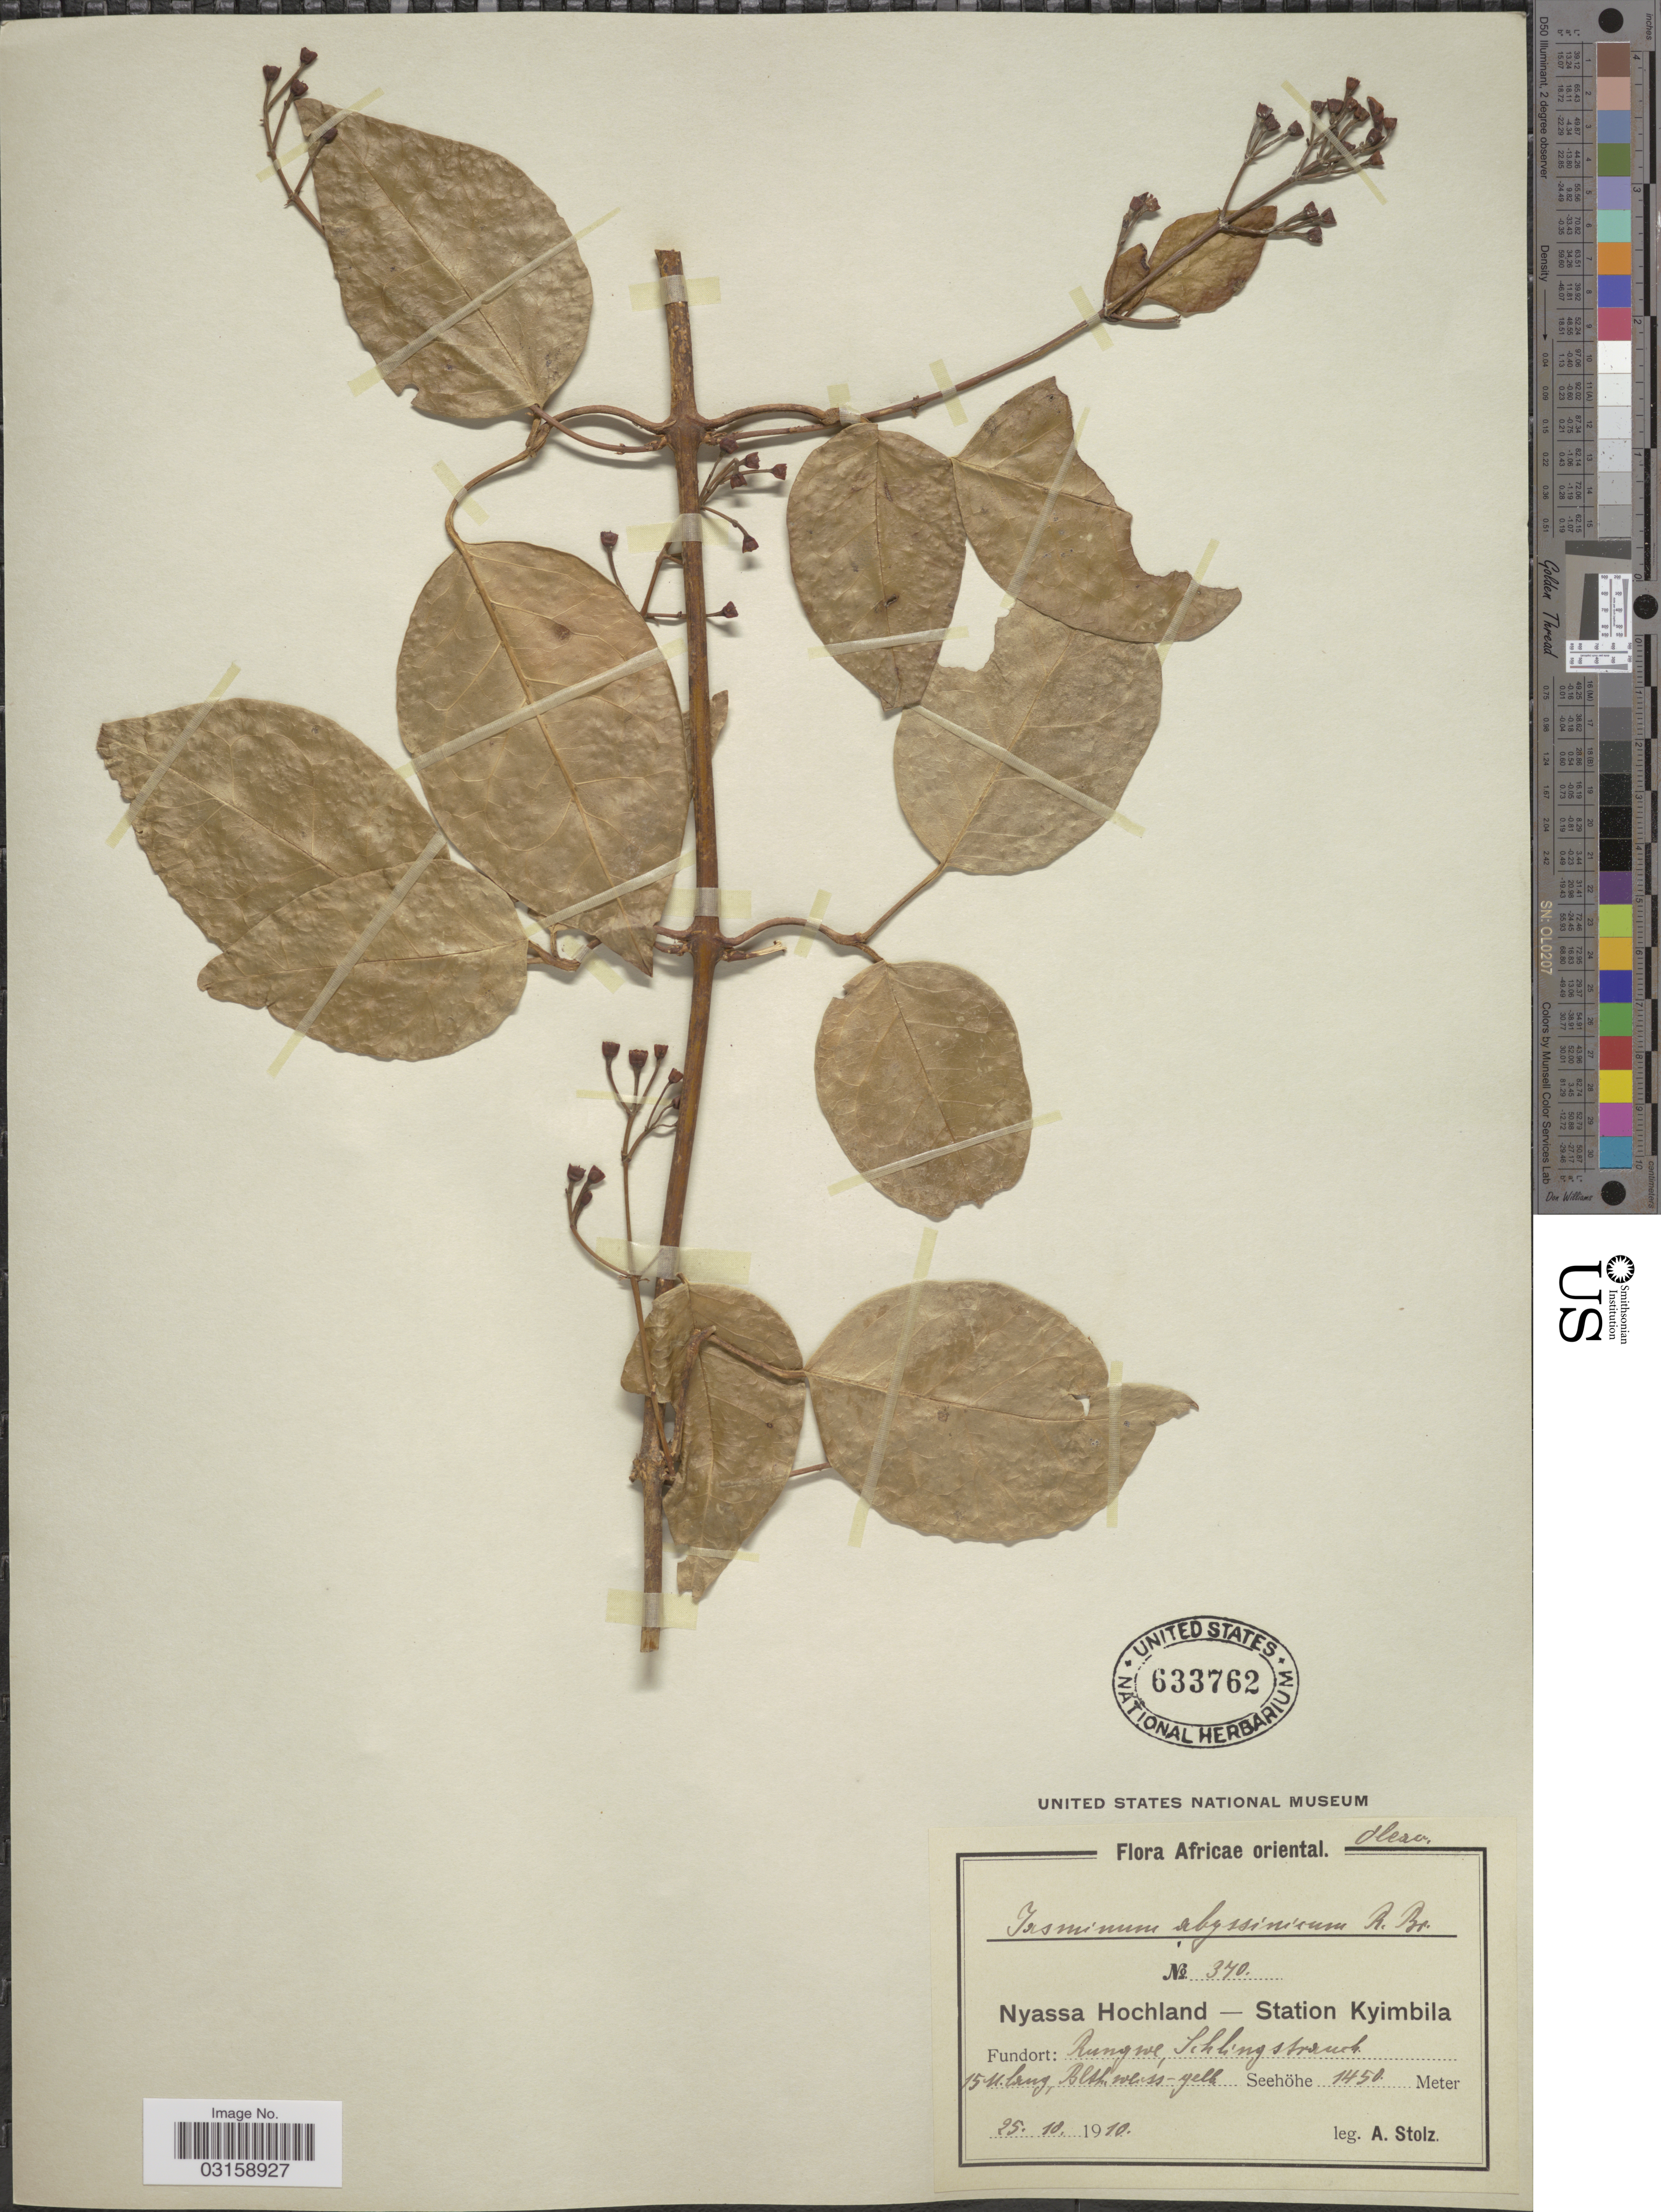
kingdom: Plantae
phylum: Tracheophyta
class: Magnoliopsida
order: Lamiales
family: Oleaceae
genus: Jasminum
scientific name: Jasminum abyssinicum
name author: Hochst. ex A. DC. in DC.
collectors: A. Stolz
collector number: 370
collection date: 1910-10-25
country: Tanzania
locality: Africae oriental. Nyassa Hochland - Station Kyimbila. Rungwe, Schlingstrauch.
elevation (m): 1450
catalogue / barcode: US 633762